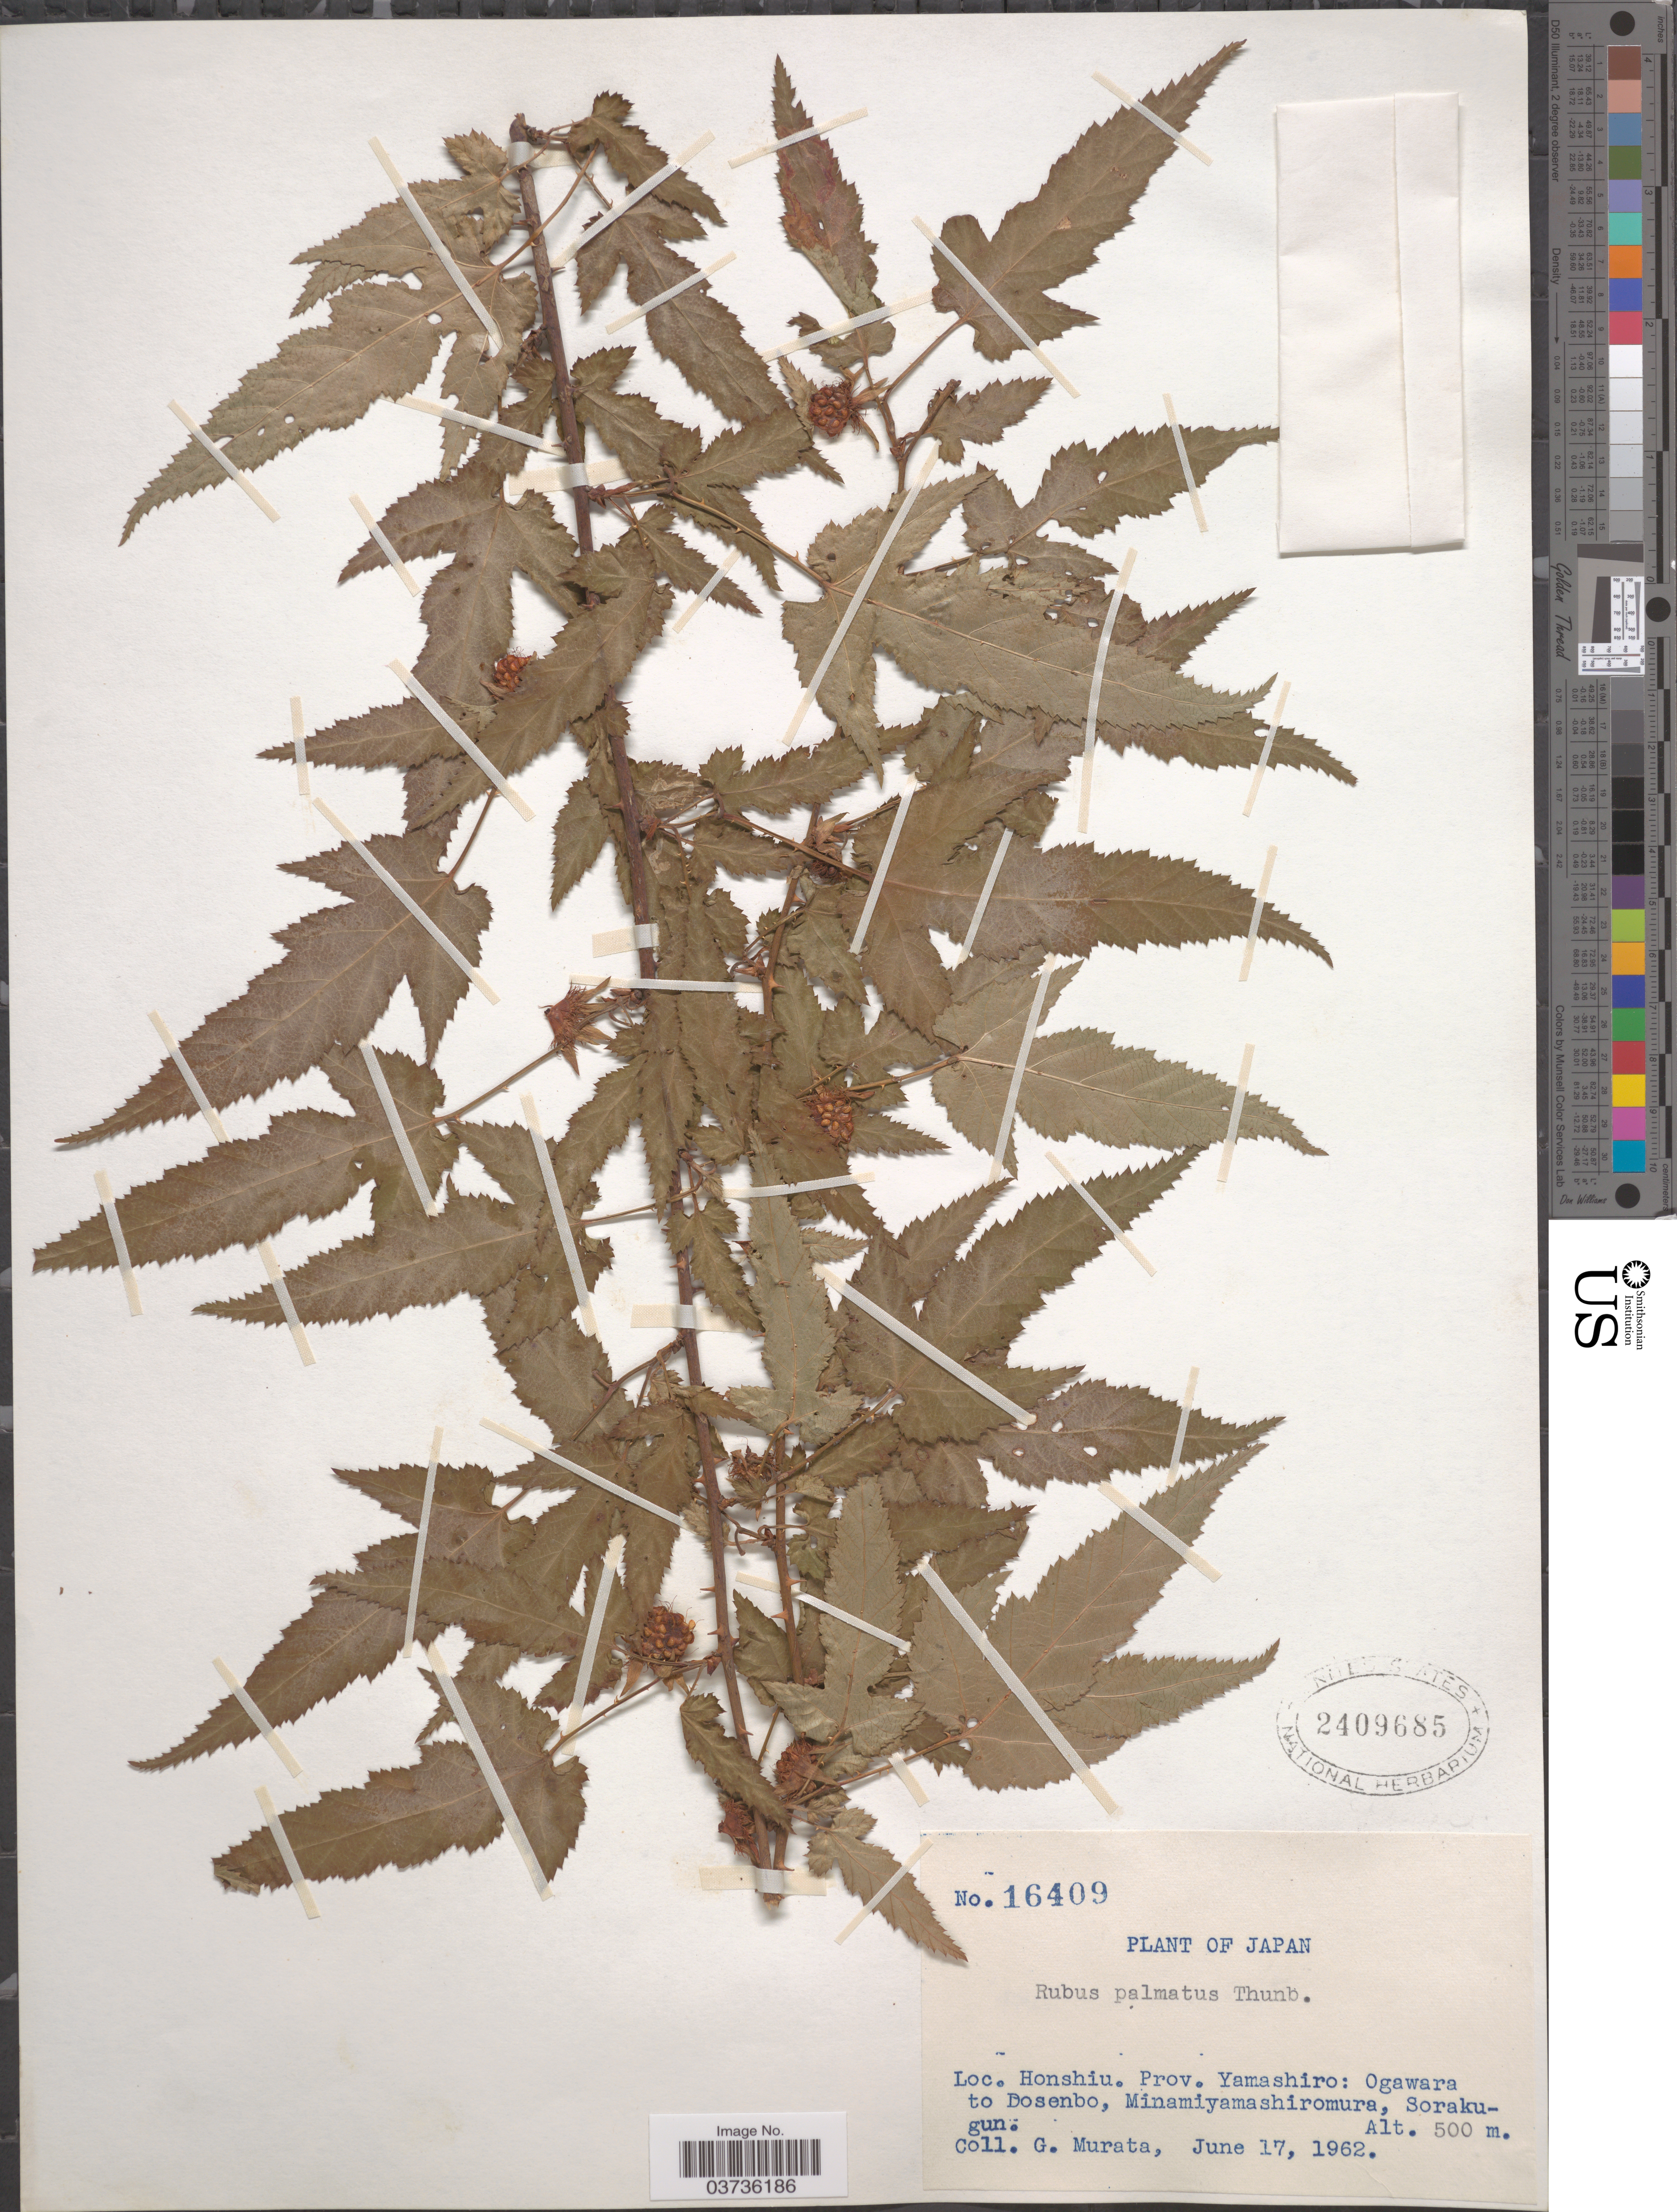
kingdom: Plantae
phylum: Tracheophyta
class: Magnoliopsida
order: Rosales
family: Rosaceae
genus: Rubus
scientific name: Rubus palmatus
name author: Thunb.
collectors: G. Murata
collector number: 16409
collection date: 1962-06-17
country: Japan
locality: Honshiu, Prov. Yamashiro: Ogawara to Dosenbo, Minamiyamashiromura, Sorakugun.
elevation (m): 500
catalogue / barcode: US 2409685